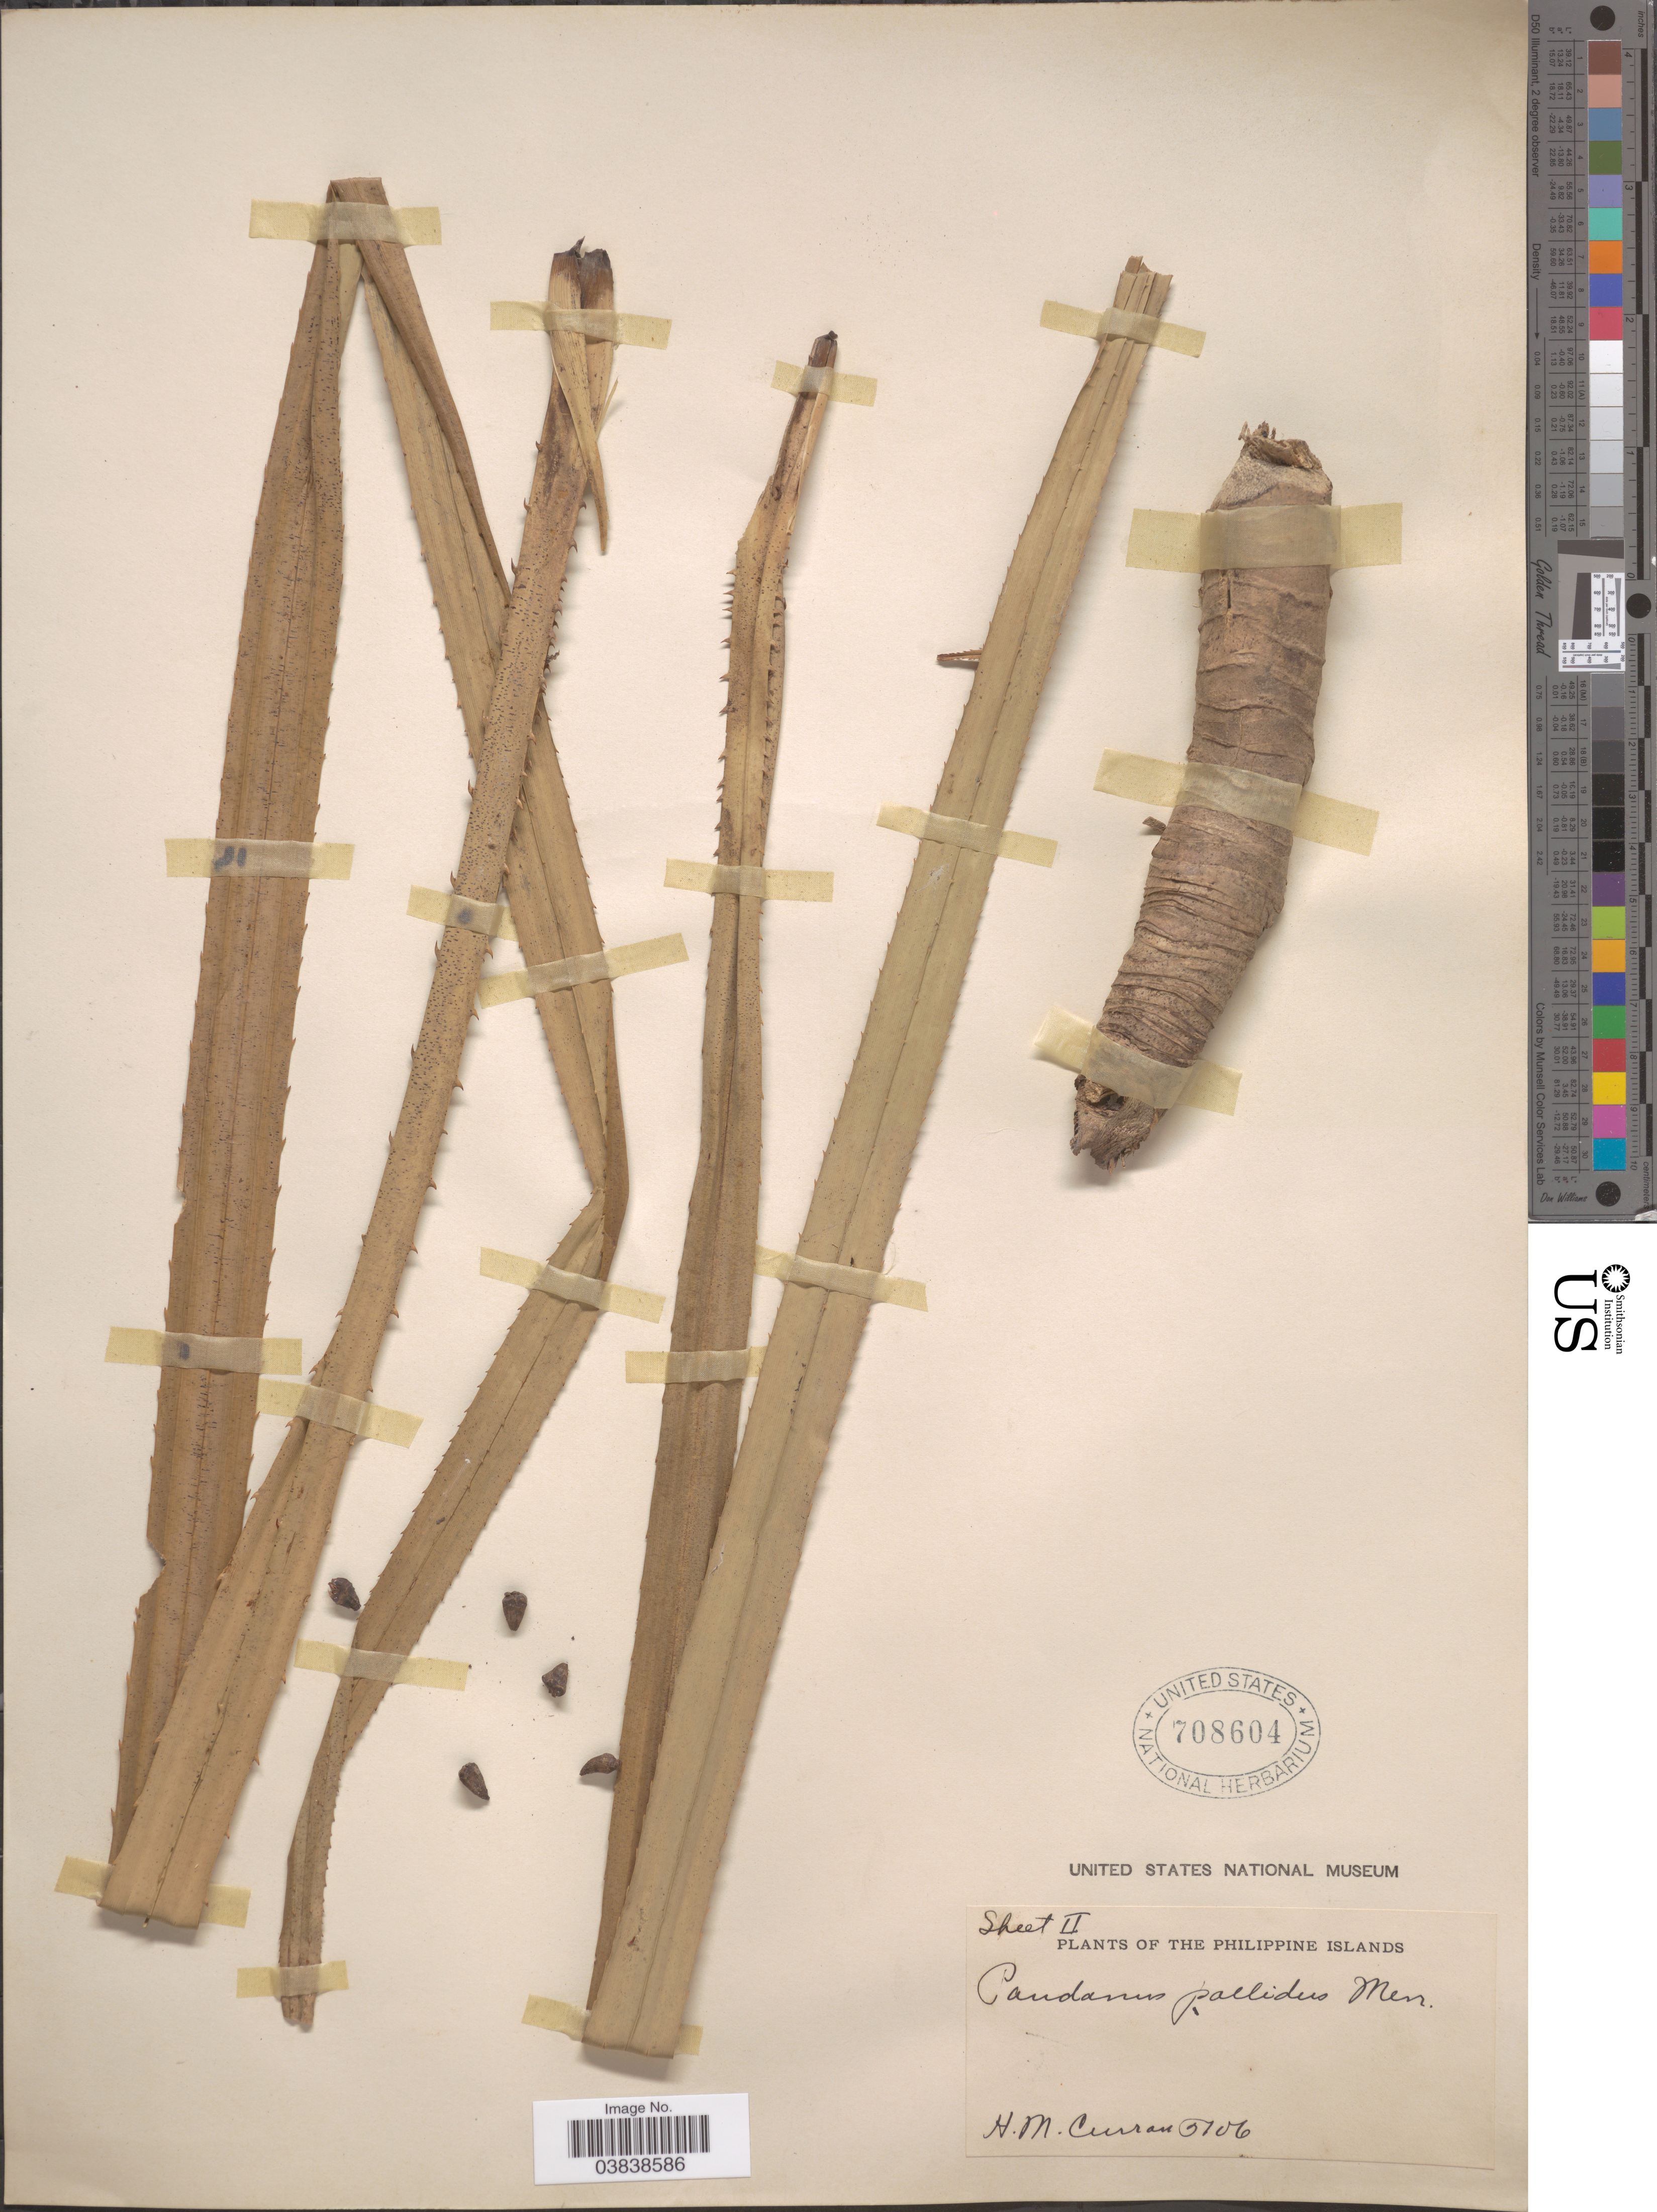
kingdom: Plantae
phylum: Tracheophyta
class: Liliopsida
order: Pandanales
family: Pandanaceae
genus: Pandanus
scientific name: Pandanus pallidus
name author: Merr.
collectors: H. M. Curran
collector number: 5106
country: Philippines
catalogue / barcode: US 708604